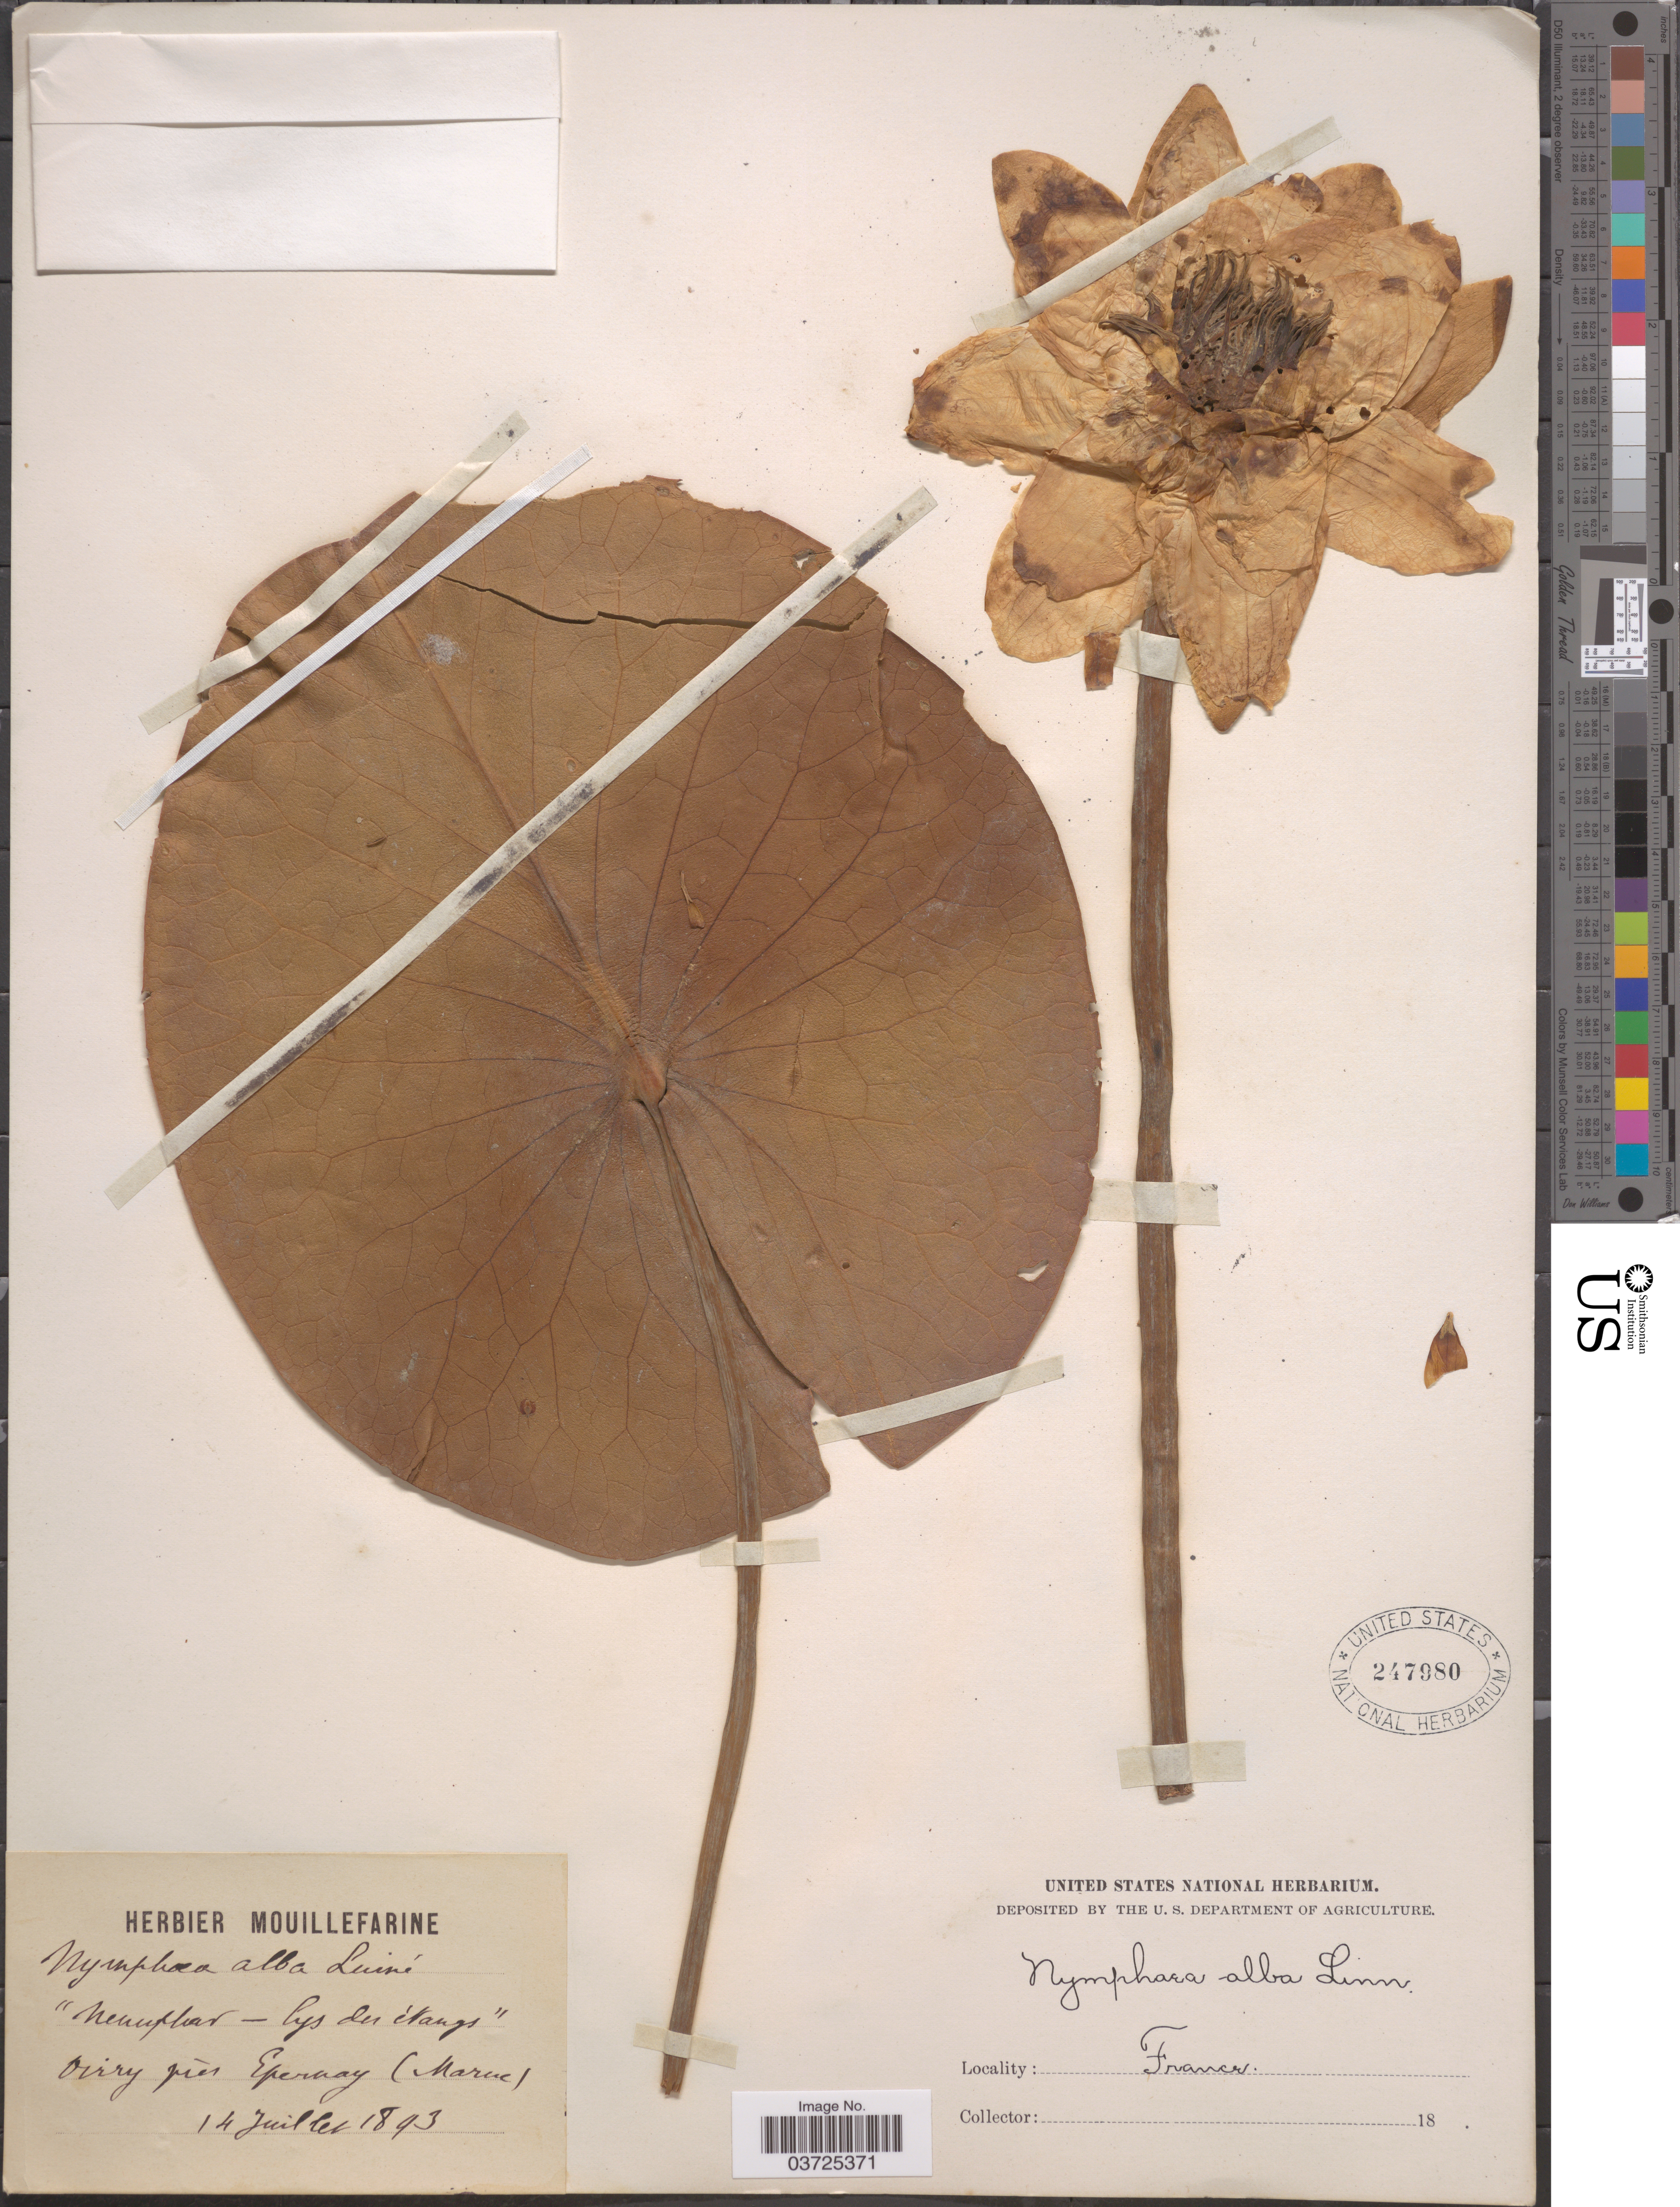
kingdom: Plantae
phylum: Tracheophyta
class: Magnoliopsida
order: Nymphaeales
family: Nymphaeaceae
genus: Nymphaea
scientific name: Nymphaea alba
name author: L.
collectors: ex herb. Mouillefarine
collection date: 1893-07-14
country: France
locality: Epernay (Marne).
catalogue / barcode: US 247980